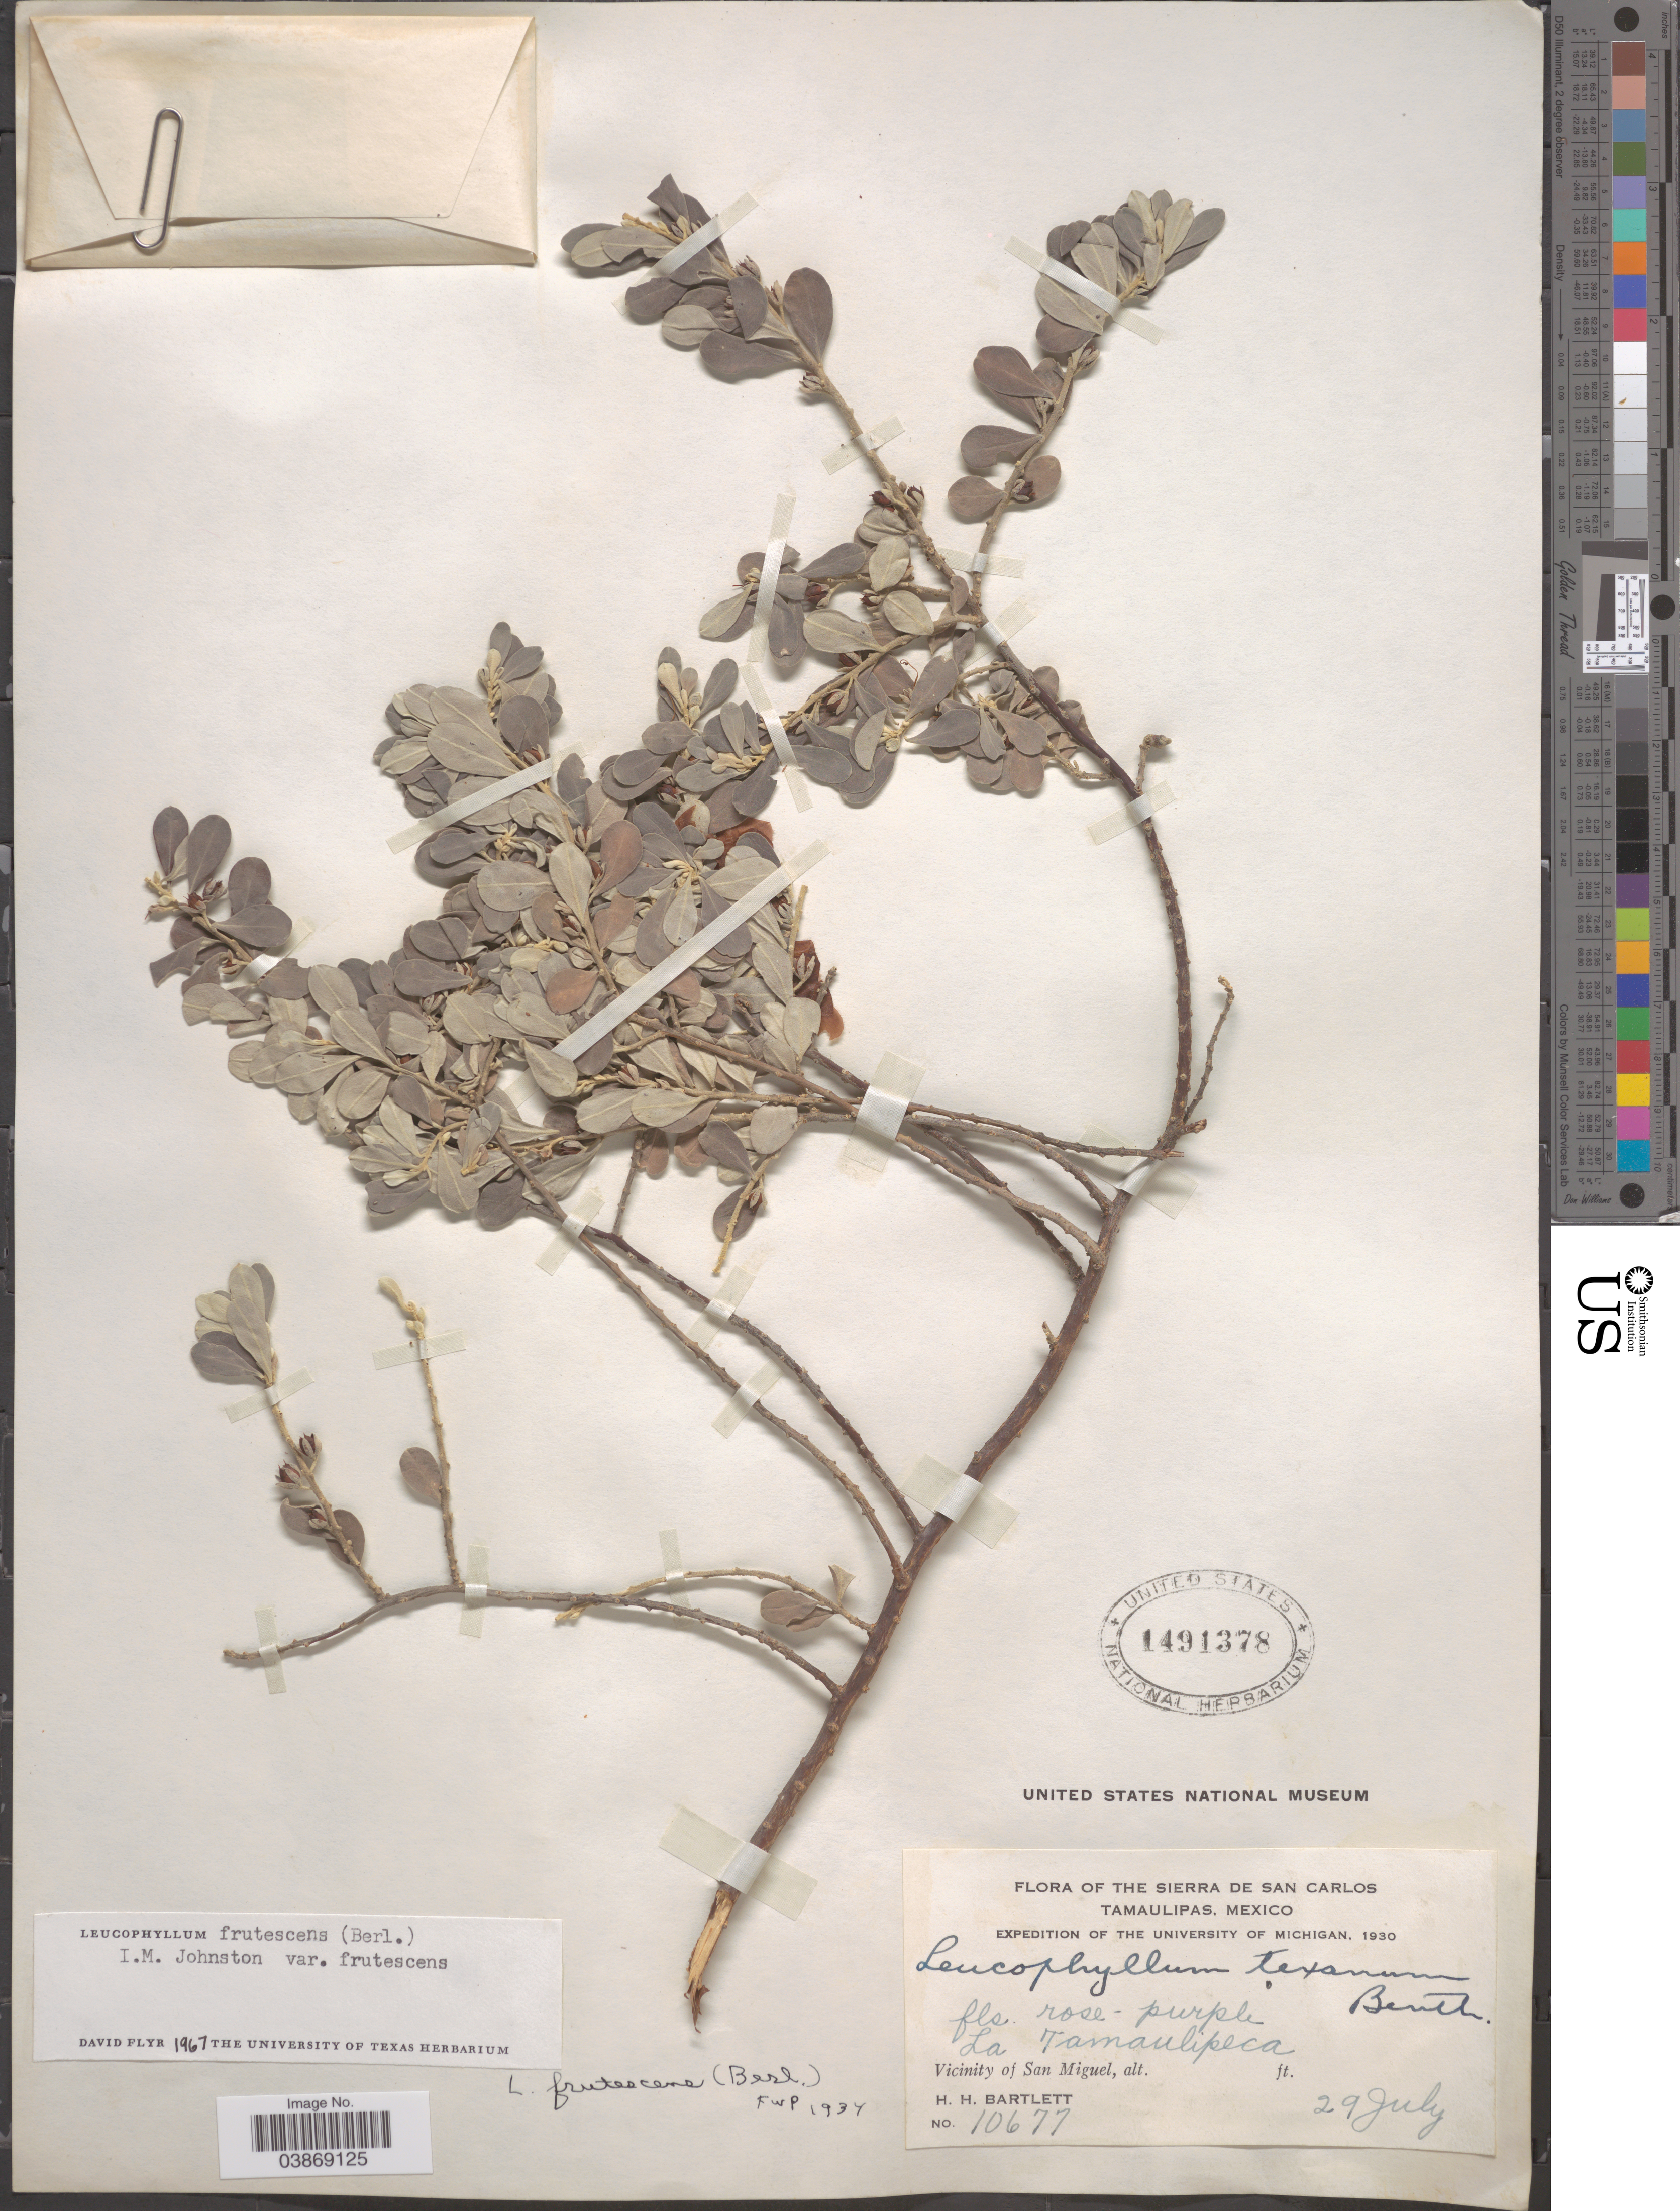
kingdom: Plantae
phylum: Tracheophyta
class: Magnoliopsida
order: Lamiales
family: Scrophulariaceae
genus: Leucophyllum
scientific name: Leucophyllum frutescens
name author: (Berland.) I.M. Johnst.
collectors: H. H. Bartlett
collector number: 10677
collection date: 1930-07-29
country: Mexico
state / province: Tamaulipas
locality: The Sierra de San Carlos. La Tamaulipeca. Vicinity of San Miguel.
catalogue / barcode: US 1491378